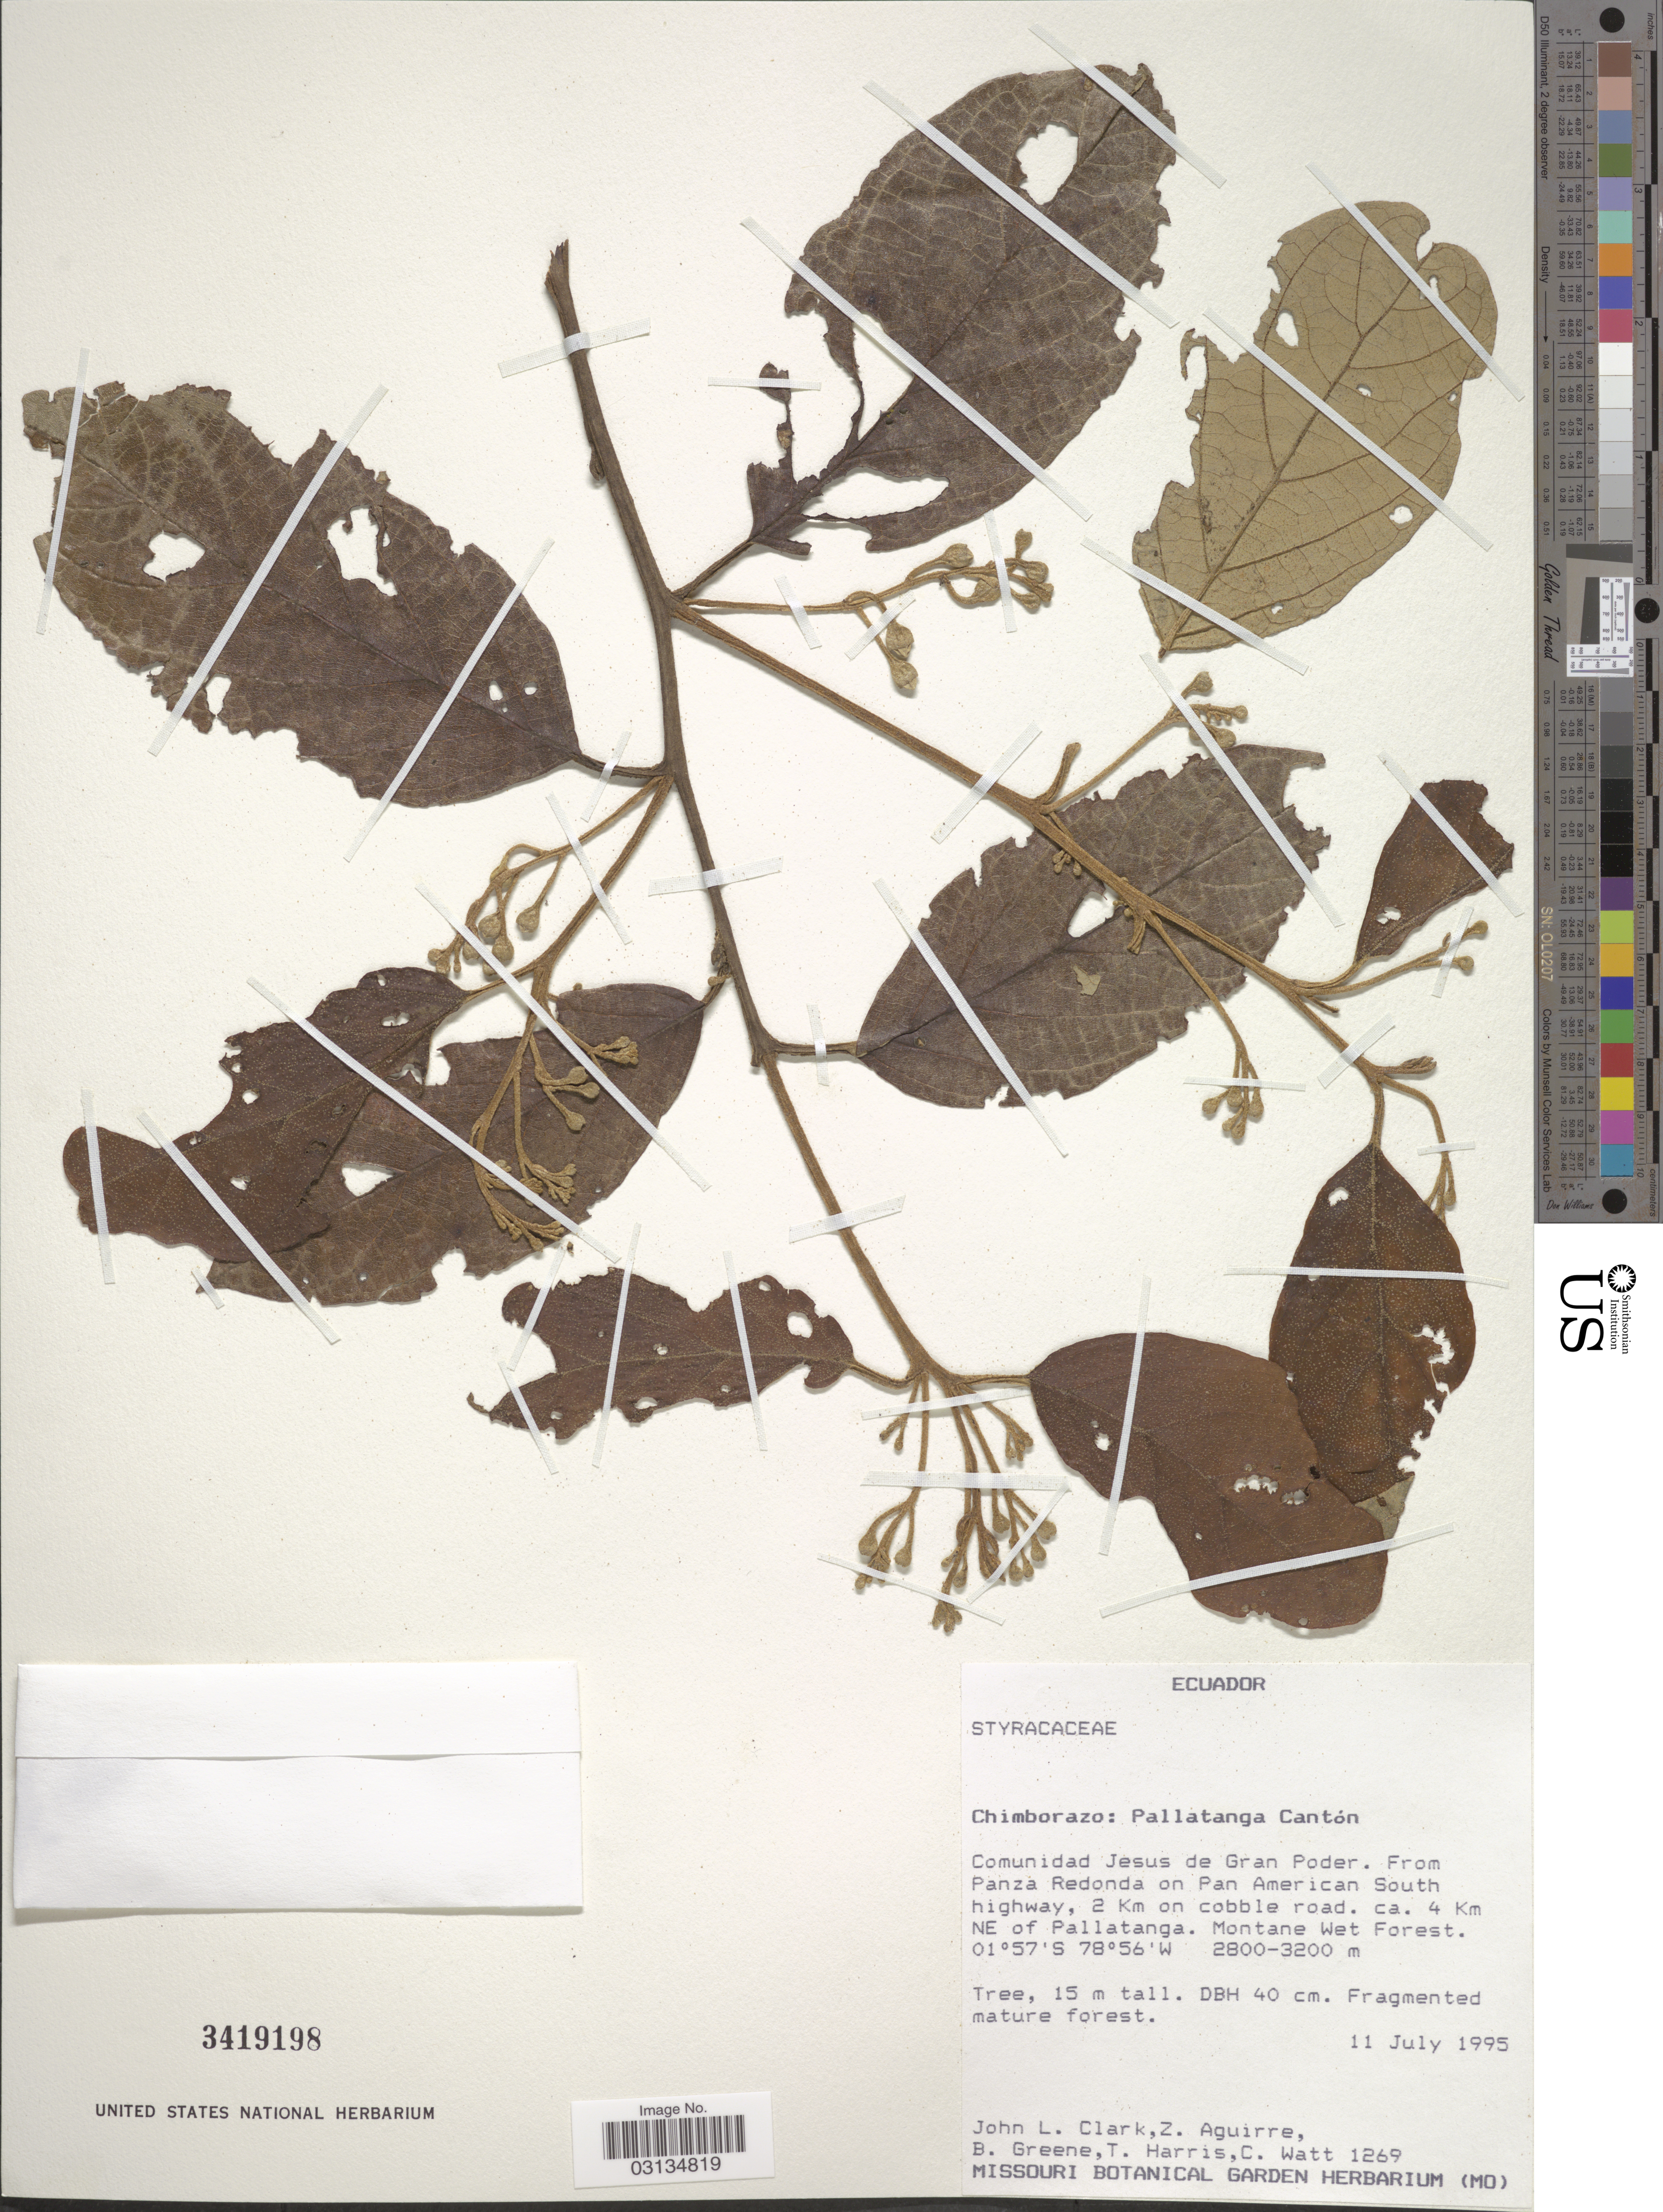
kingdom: Plantae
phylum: Tracheophyta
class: Magnoliopsida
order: Ericales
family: Styracaceae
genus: Styrax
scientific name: Styrax sp.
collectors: J. L. Clark, Z. Aguirre, B. Greene, T. Harris & C. Watt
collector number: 1269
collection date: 1995-07-11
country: Ecuador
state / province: Chimborazo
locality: Pallatanga Cantón. Comunidad Jesus de Gran Poder. From Panza Redonda on Pan American South highway, 2 Km on cobble road. ca. 4 Km NE of Pallatanga.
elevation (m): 2800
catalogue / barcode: US 3419198